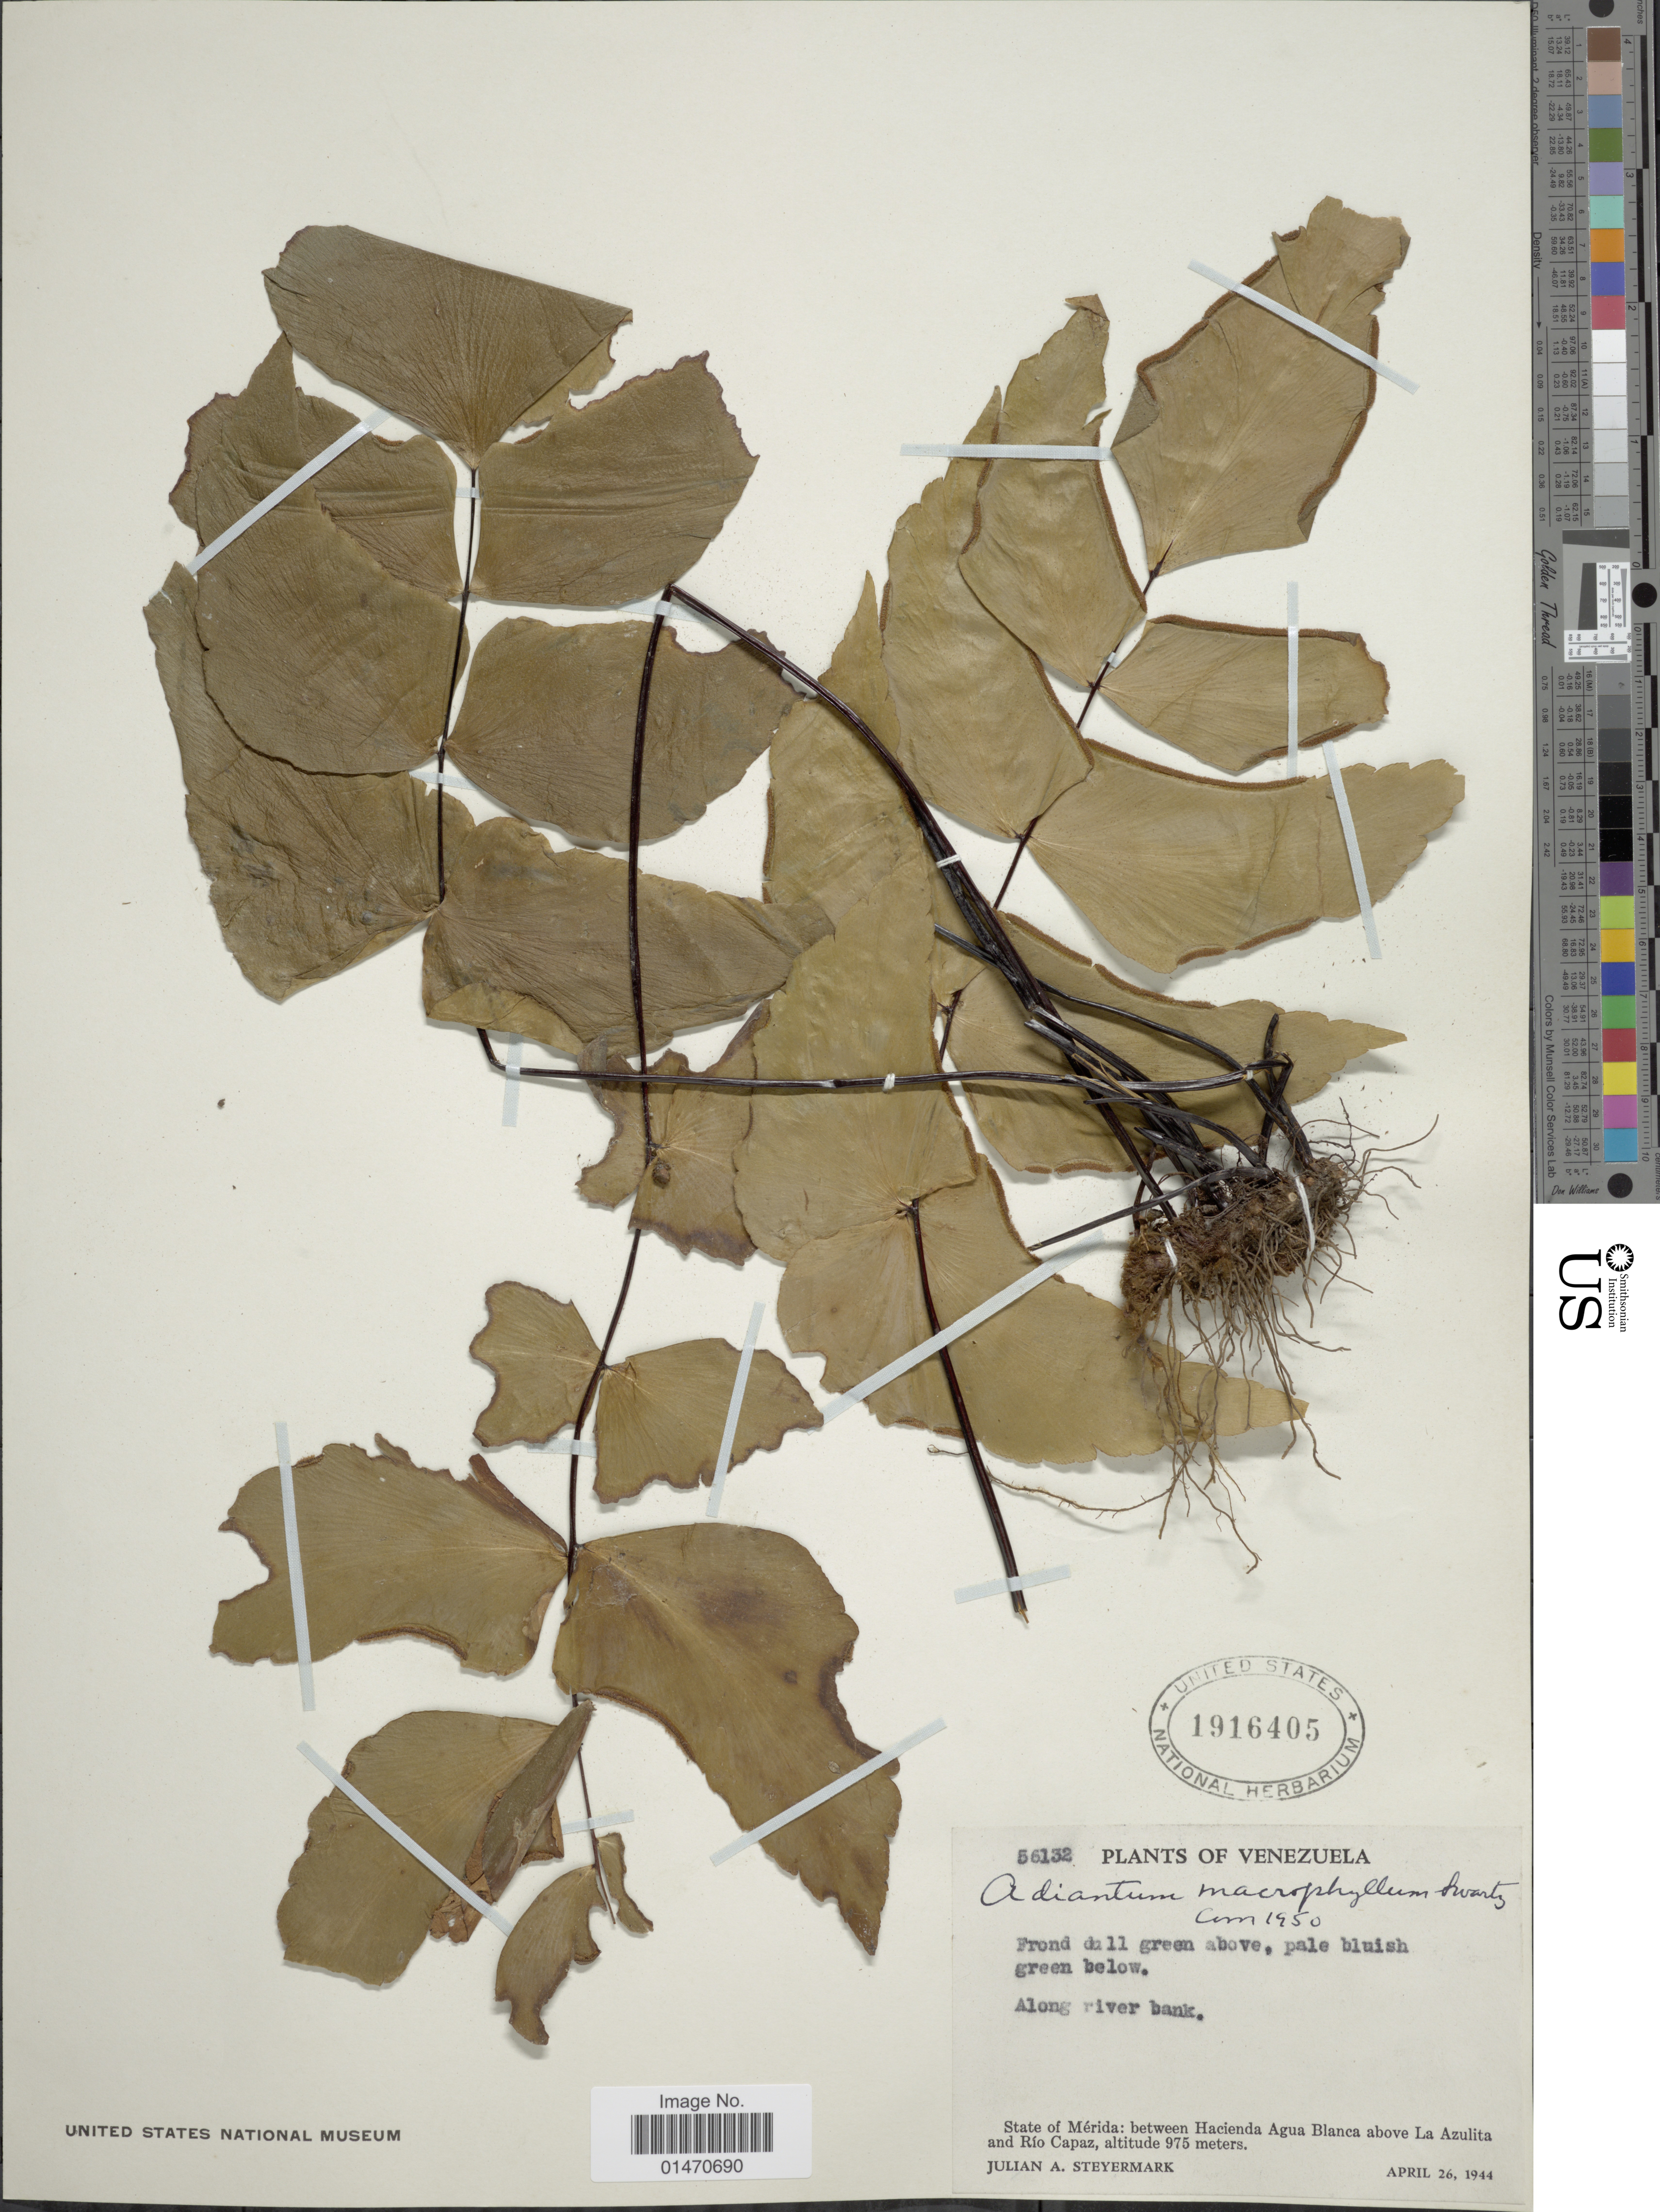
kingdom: Plantae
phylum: Tracheophyta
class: Polypodiopsida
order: Polypodiales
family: Pteridaceae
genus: Adiantum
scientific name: Adiantum macrophyllum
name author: Sw.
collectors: J. Steyermark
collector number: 56132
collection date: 1944-04-26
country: Venezuela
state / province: Mérida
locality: Frond dall green above, pale bluish green below, along river bank, State of Mérida: between Hacienda Agua Blanca above La Azulita and Rio Capaz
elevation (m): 975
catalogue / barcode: US 1916405